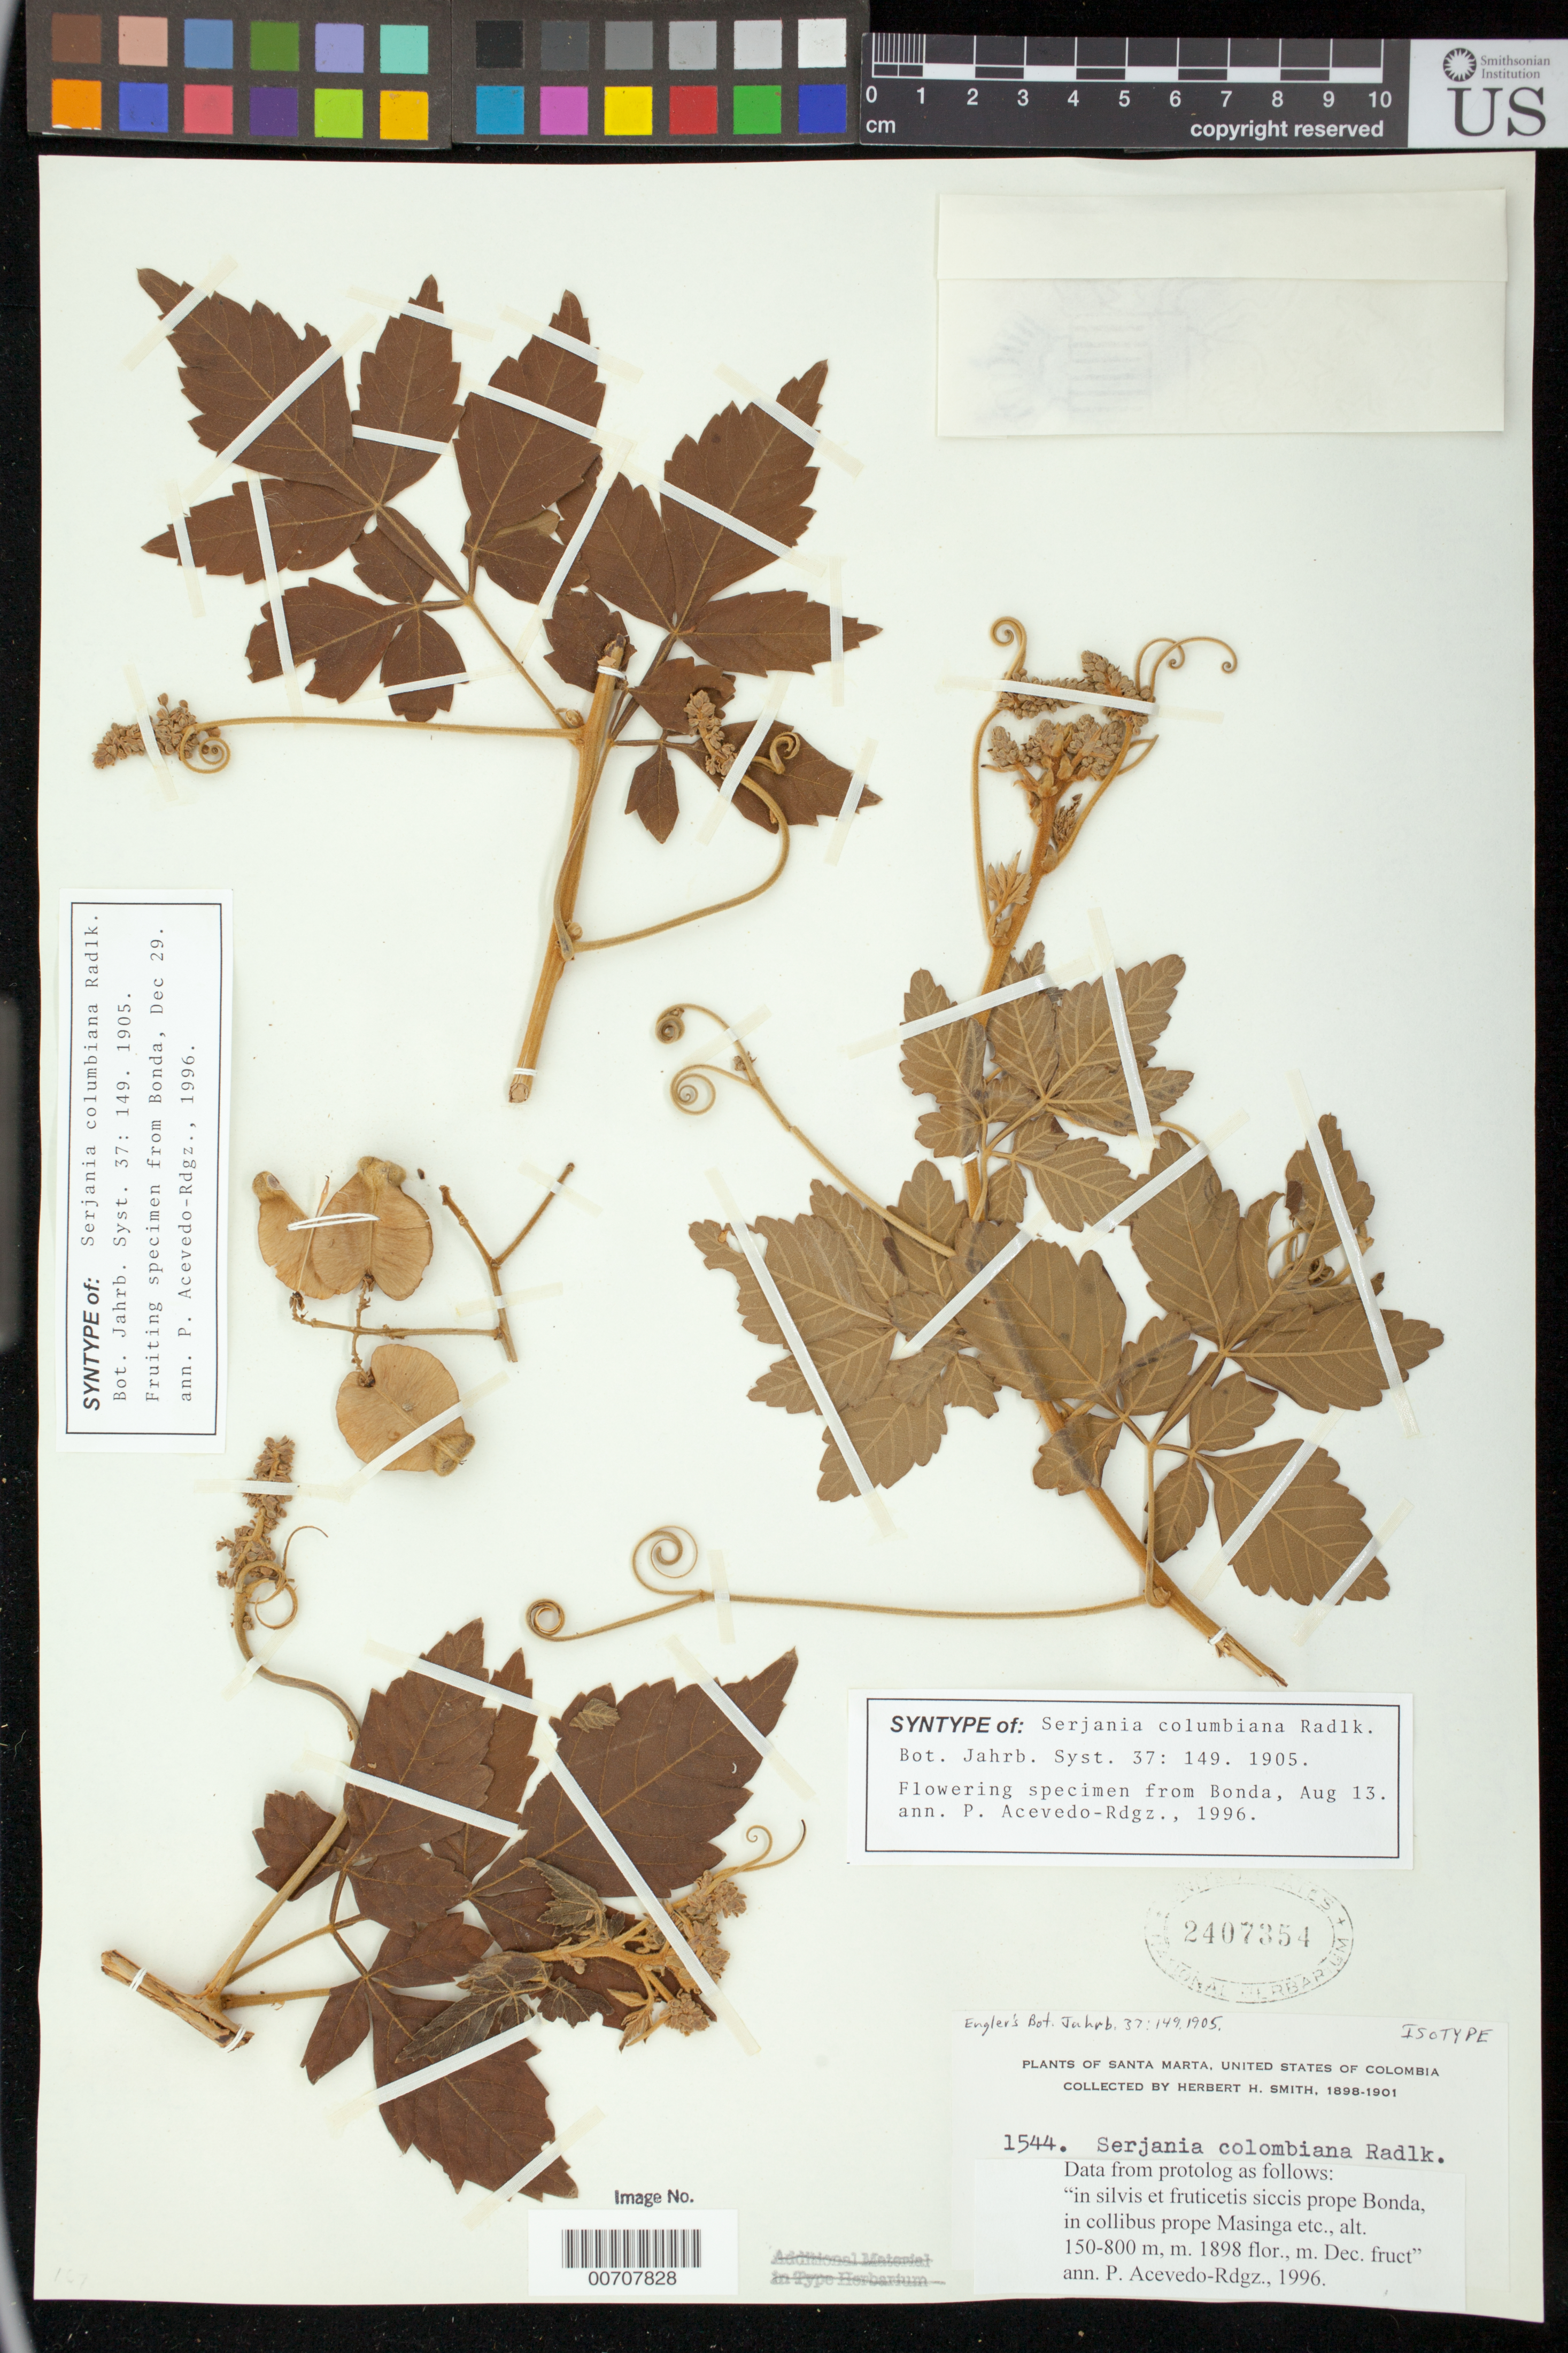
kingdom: Plantae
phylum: Tracheophyta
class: Magnoliopsida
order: Sapindales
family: Sapindaceae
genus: Serjania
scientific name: Serjania columbiana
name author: Radlk.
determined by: Acevedo-Rodríguez, P., (BOT), Smithsonian Institution - National Museum of Natural History (UNITED STATES)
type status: Isosyntype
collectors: Herbert H. Smith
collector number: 1544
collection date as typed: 1898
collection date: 1898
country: Colombia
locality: Prope Bonda, in Collibus prope Masinga etc.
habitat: In silvis et fruticetis siccis.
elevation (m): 150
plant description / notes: Protologue cites one collection number, but collected at 2 localities and on 2 dates: "In Colombia ad Santa Martha: H.H. Smith n. 1544! (in silvis et fruticetis siccis prope Bonda, in collibus prope Masinga etc., alt. 150-800 m, m. Aug. 1898 flor., m. Dec. fruct.")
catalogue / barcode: US 2407354